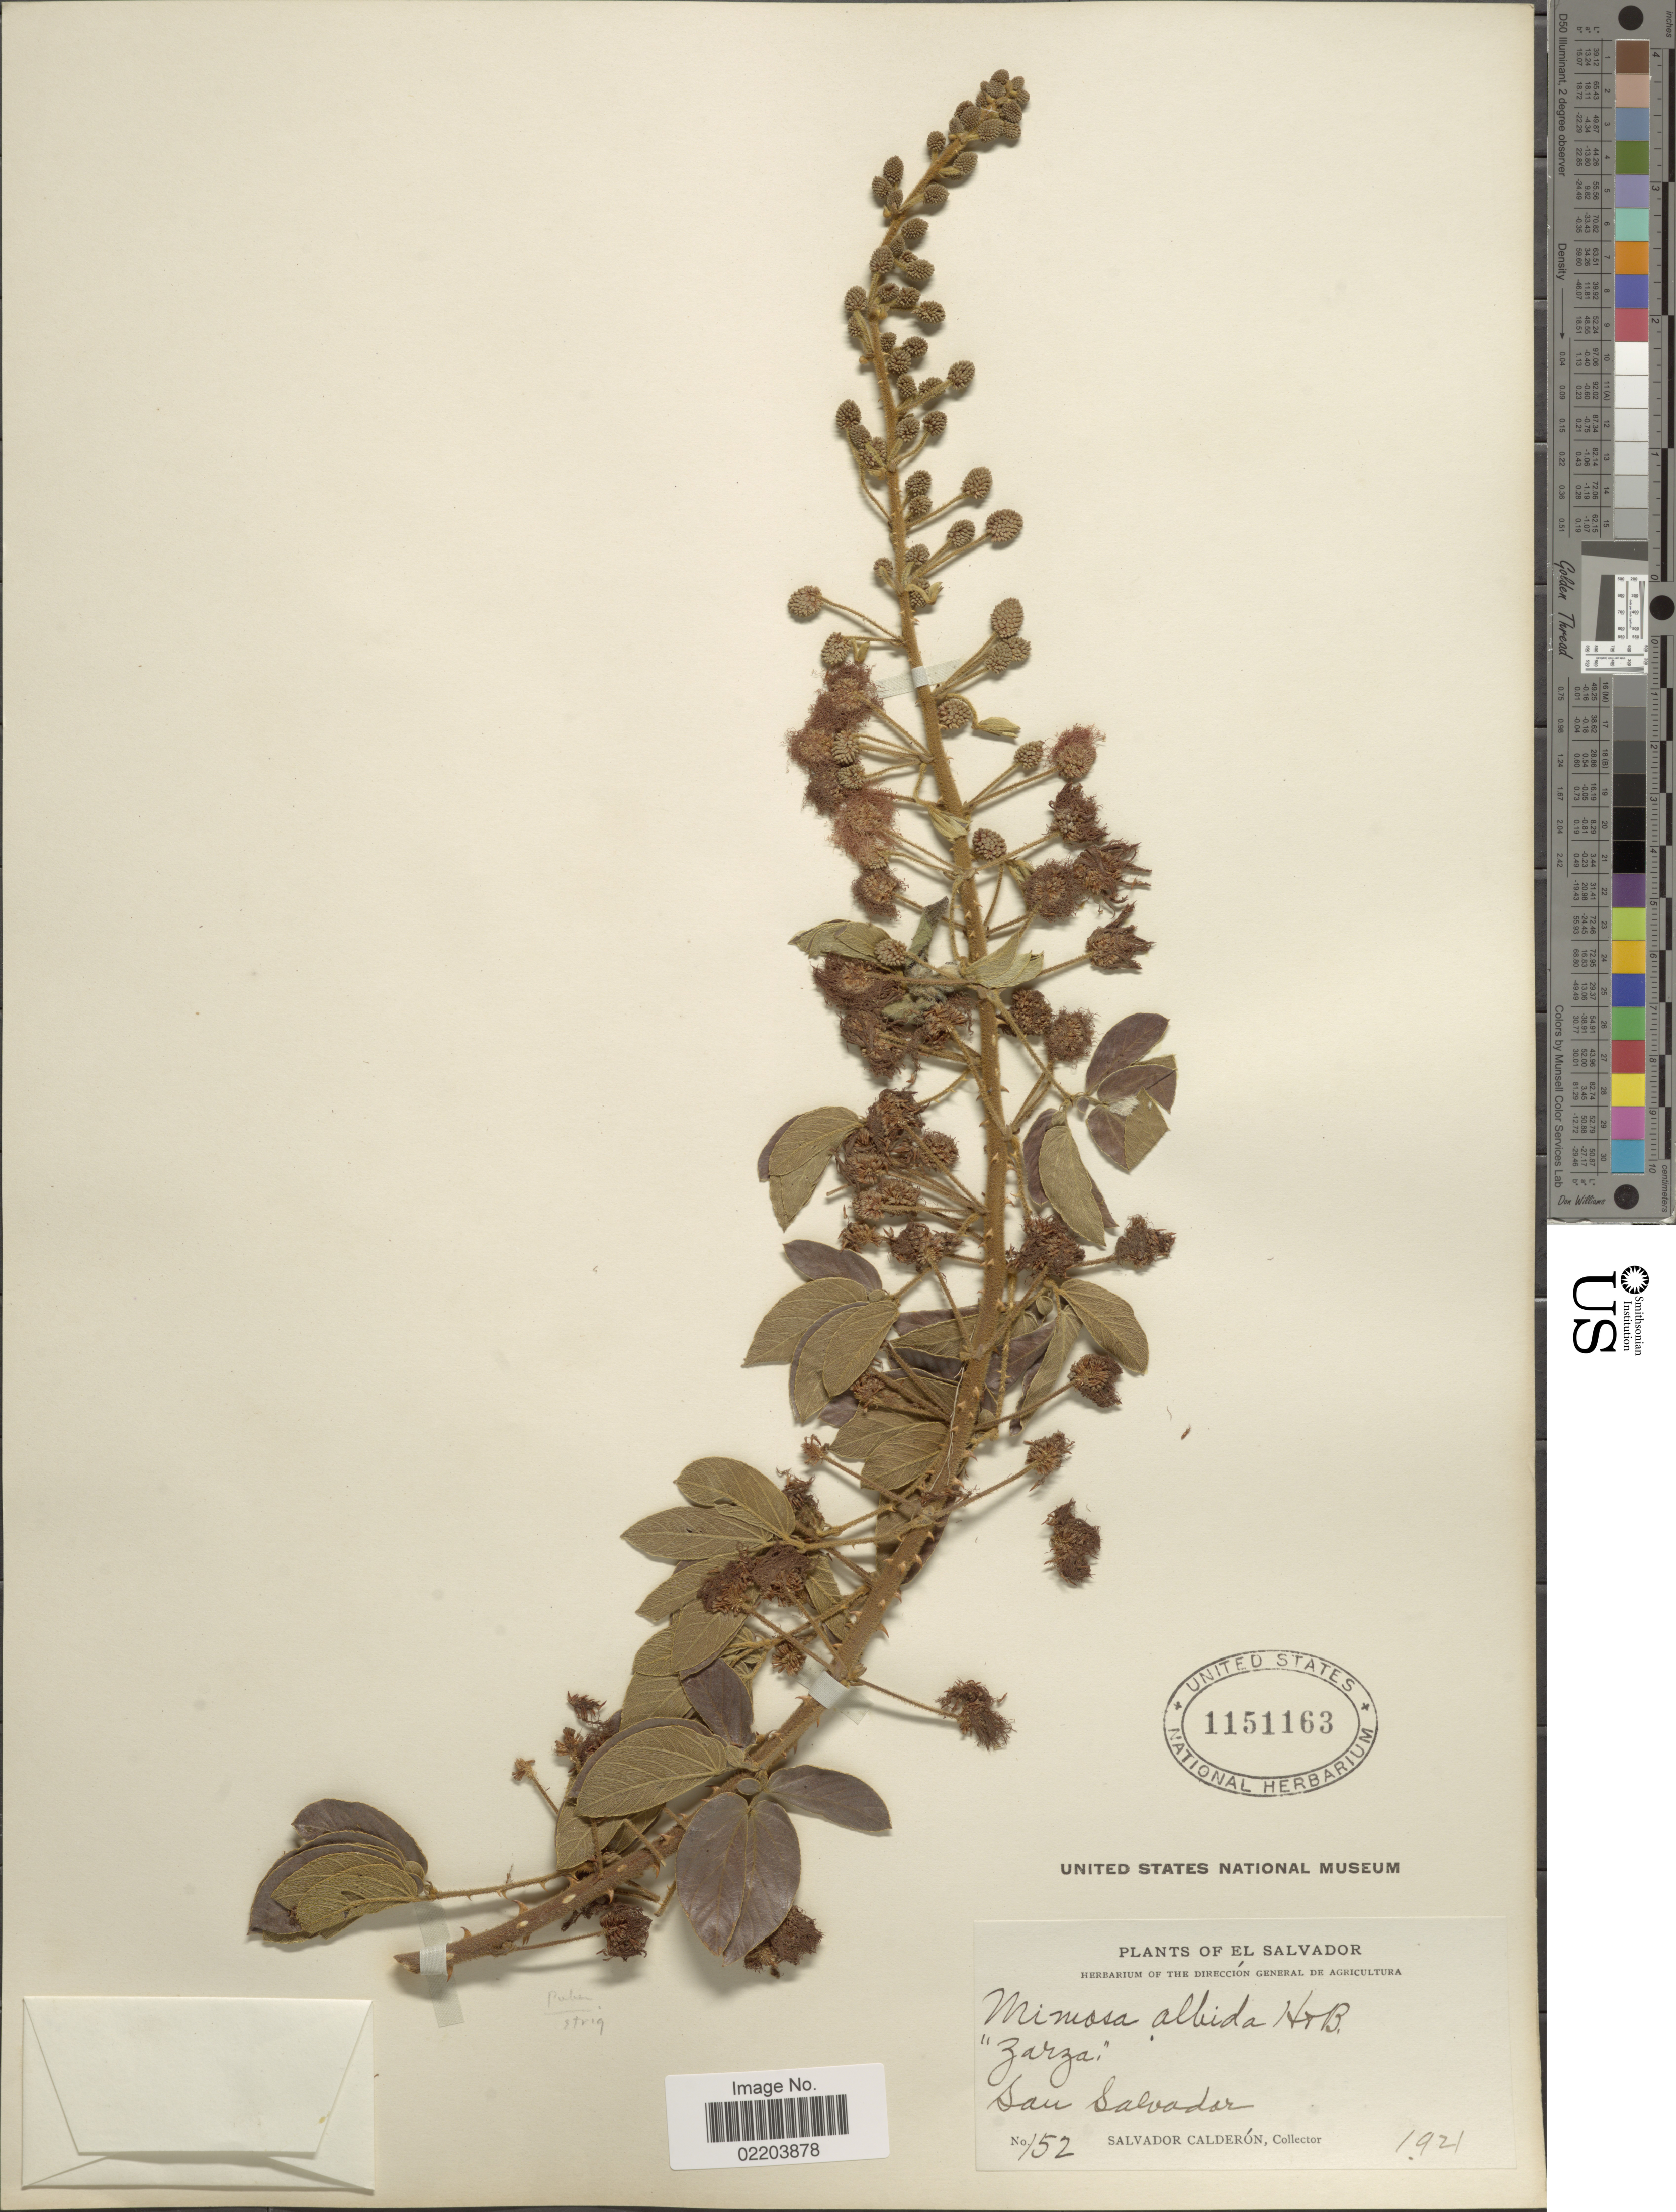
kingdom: Plantae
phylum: Tracheophyta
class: Magnoliopsida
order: Fabales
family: Fabaceae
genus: Mimosa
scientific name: Mimosa albida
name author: Humb. & Bonpl. ex Willd.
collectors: S. Calderón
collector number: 152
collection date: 1921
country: El Salvador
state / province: San Salvador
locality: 'Zarza'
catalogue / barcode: US 1151163